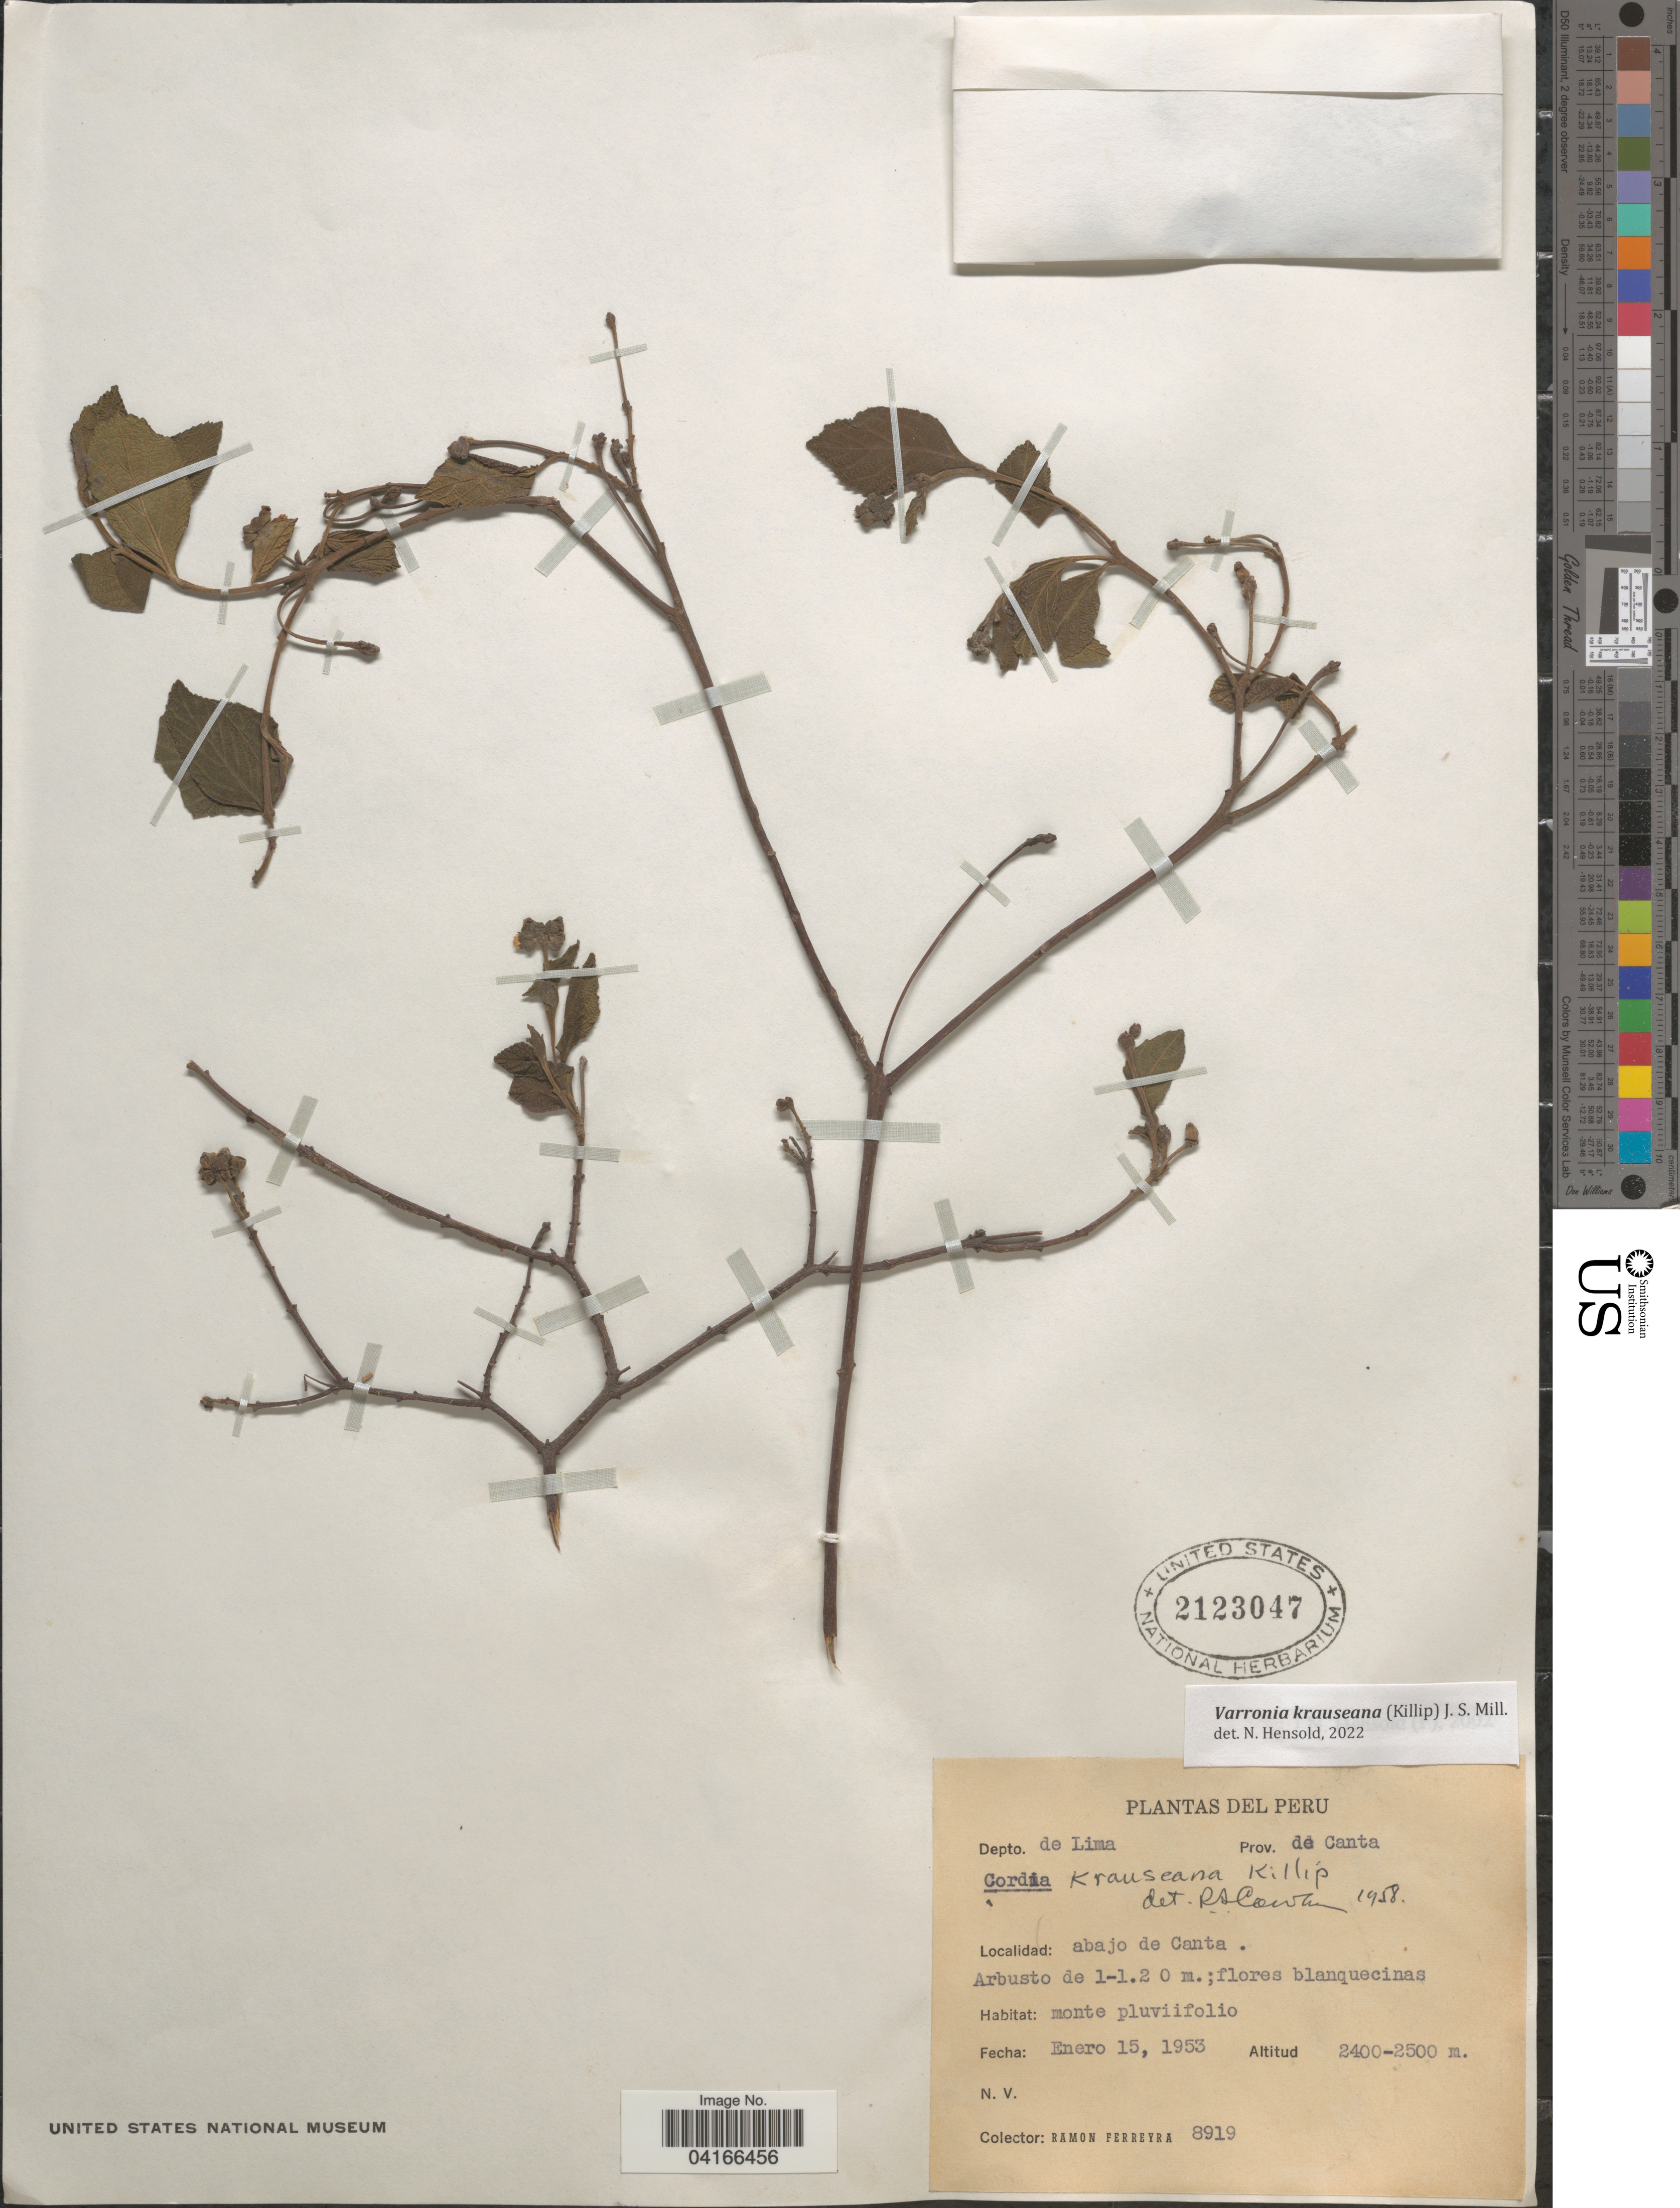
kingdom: Plantae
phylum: Tracheophyta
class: Magnoliopsida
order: Boraginales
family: Cordiaceae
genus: Varronia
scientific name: Varronia krauseana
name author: (Killip) J.S. Mill.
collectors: R. A. Ferreyra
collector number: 8919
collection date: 1953-01-15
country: Peru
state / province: Lima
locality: Depto. de Lima. Prov. de Canta. Abajo de Canta.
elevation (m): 2400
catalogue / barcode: US 2123047